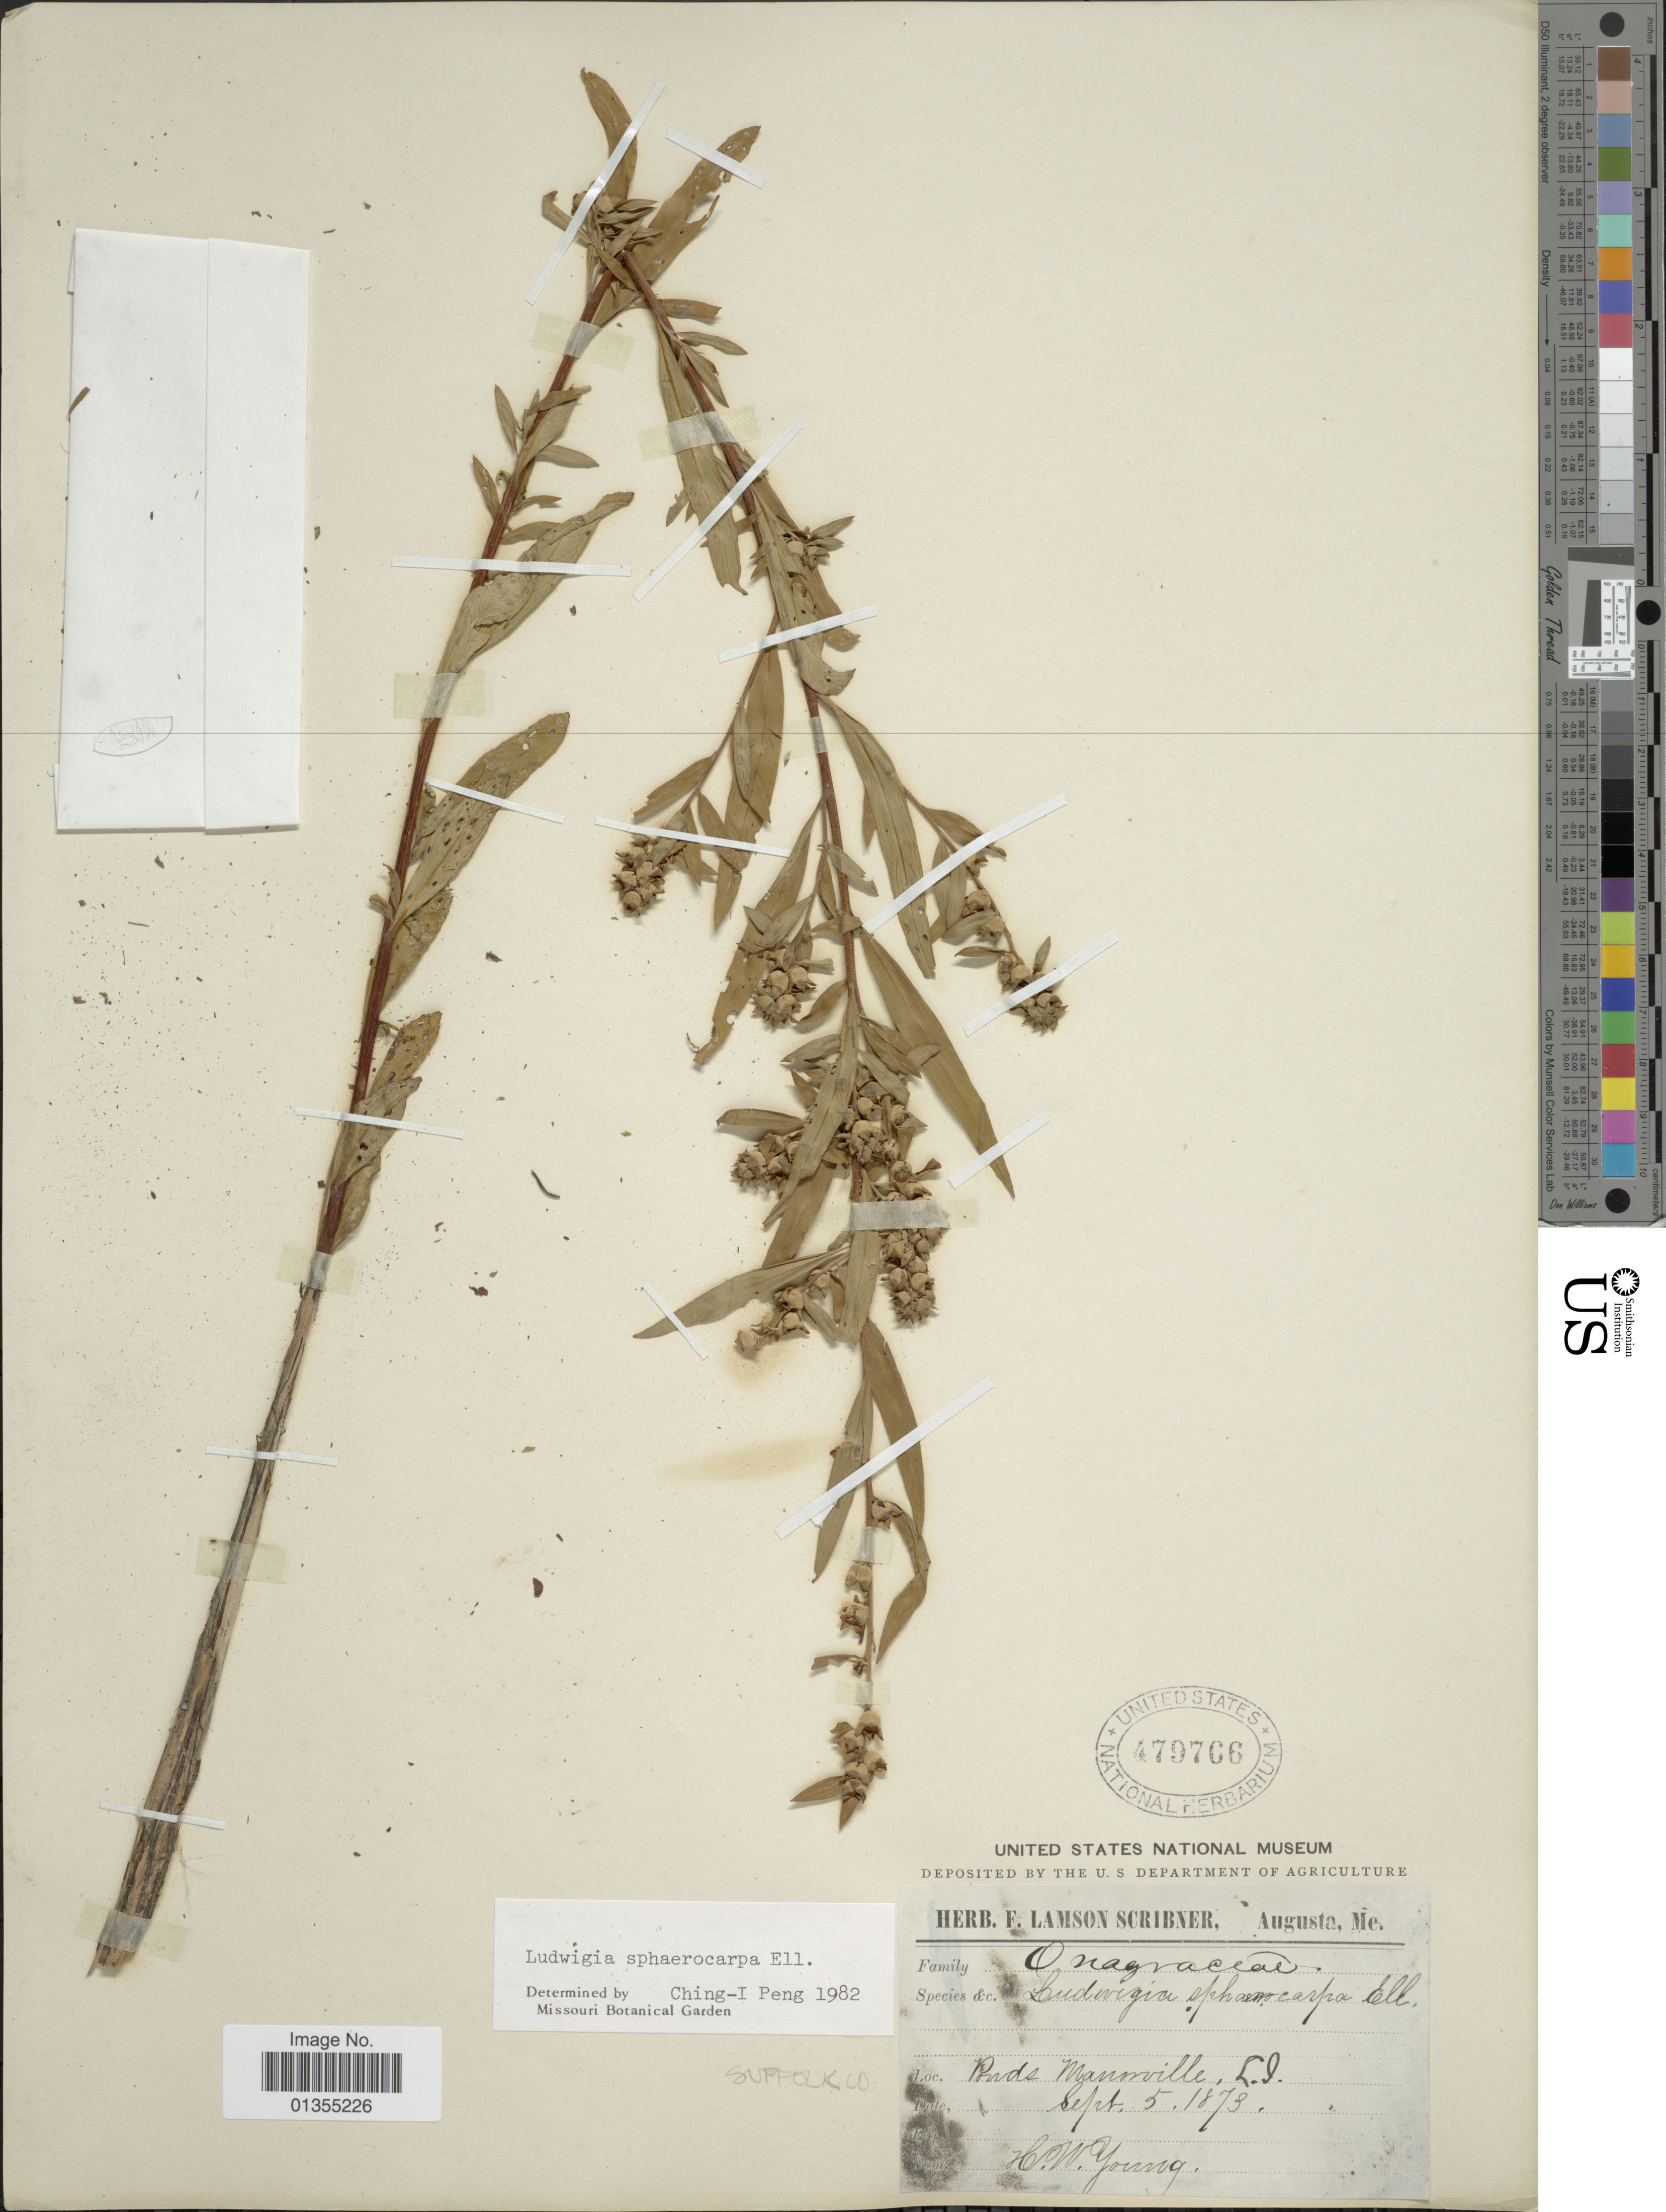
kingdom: Plantae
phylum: Tracheophyta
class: Magnoliopsida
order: Myrtales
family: Onagraceae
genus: Ludwigia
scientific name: Ludwigia sphaerocarpa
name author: Elliott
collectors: H. W. Young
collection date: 1873-09-05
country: United States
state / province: New York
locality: Ponds,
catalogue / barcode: US 479766